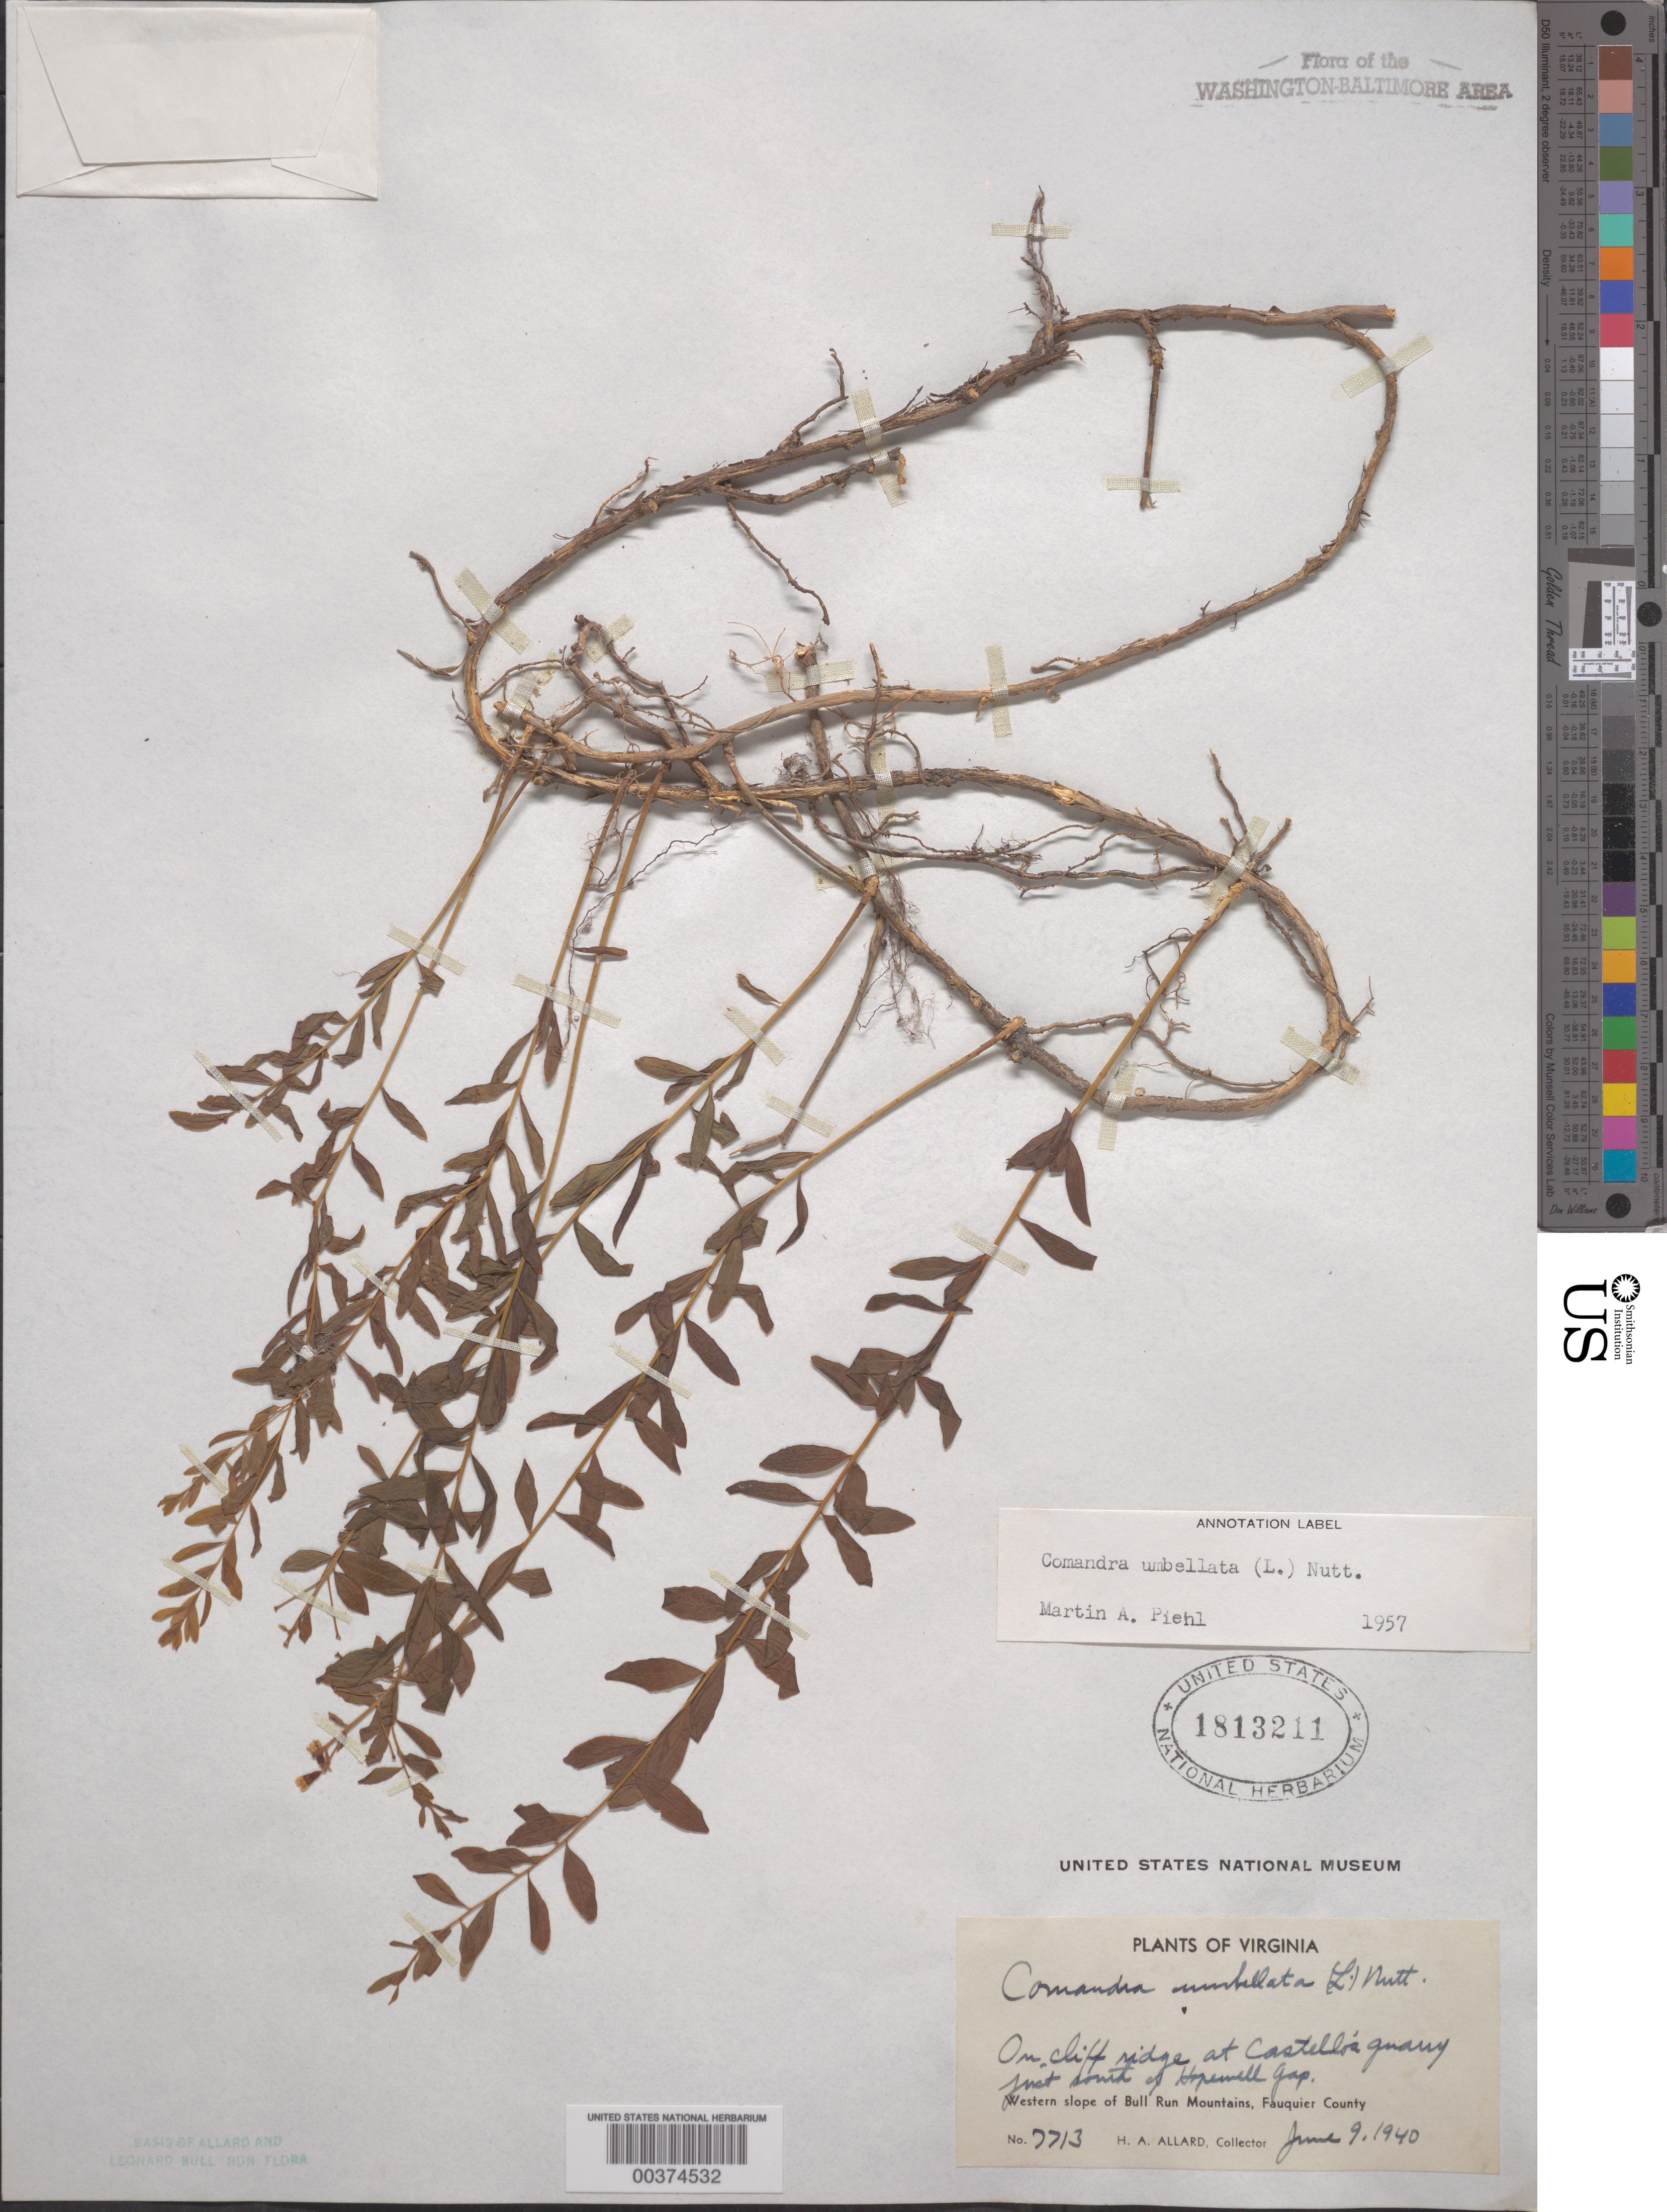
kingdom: Plantae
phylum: Tracheophyta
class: Magnoliopsida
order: Santalales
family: Comandraceae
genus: Comandra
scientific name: Comandra umbellata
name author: (L.) Nutt.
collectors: H. A. Allard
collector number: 7713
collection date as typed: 09 Jun 1940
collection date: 1940-06-09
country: United States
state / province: Virginia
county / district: Fauquier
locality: South of Hopewell Gap, Castellos quarry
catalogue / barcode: US 1813211